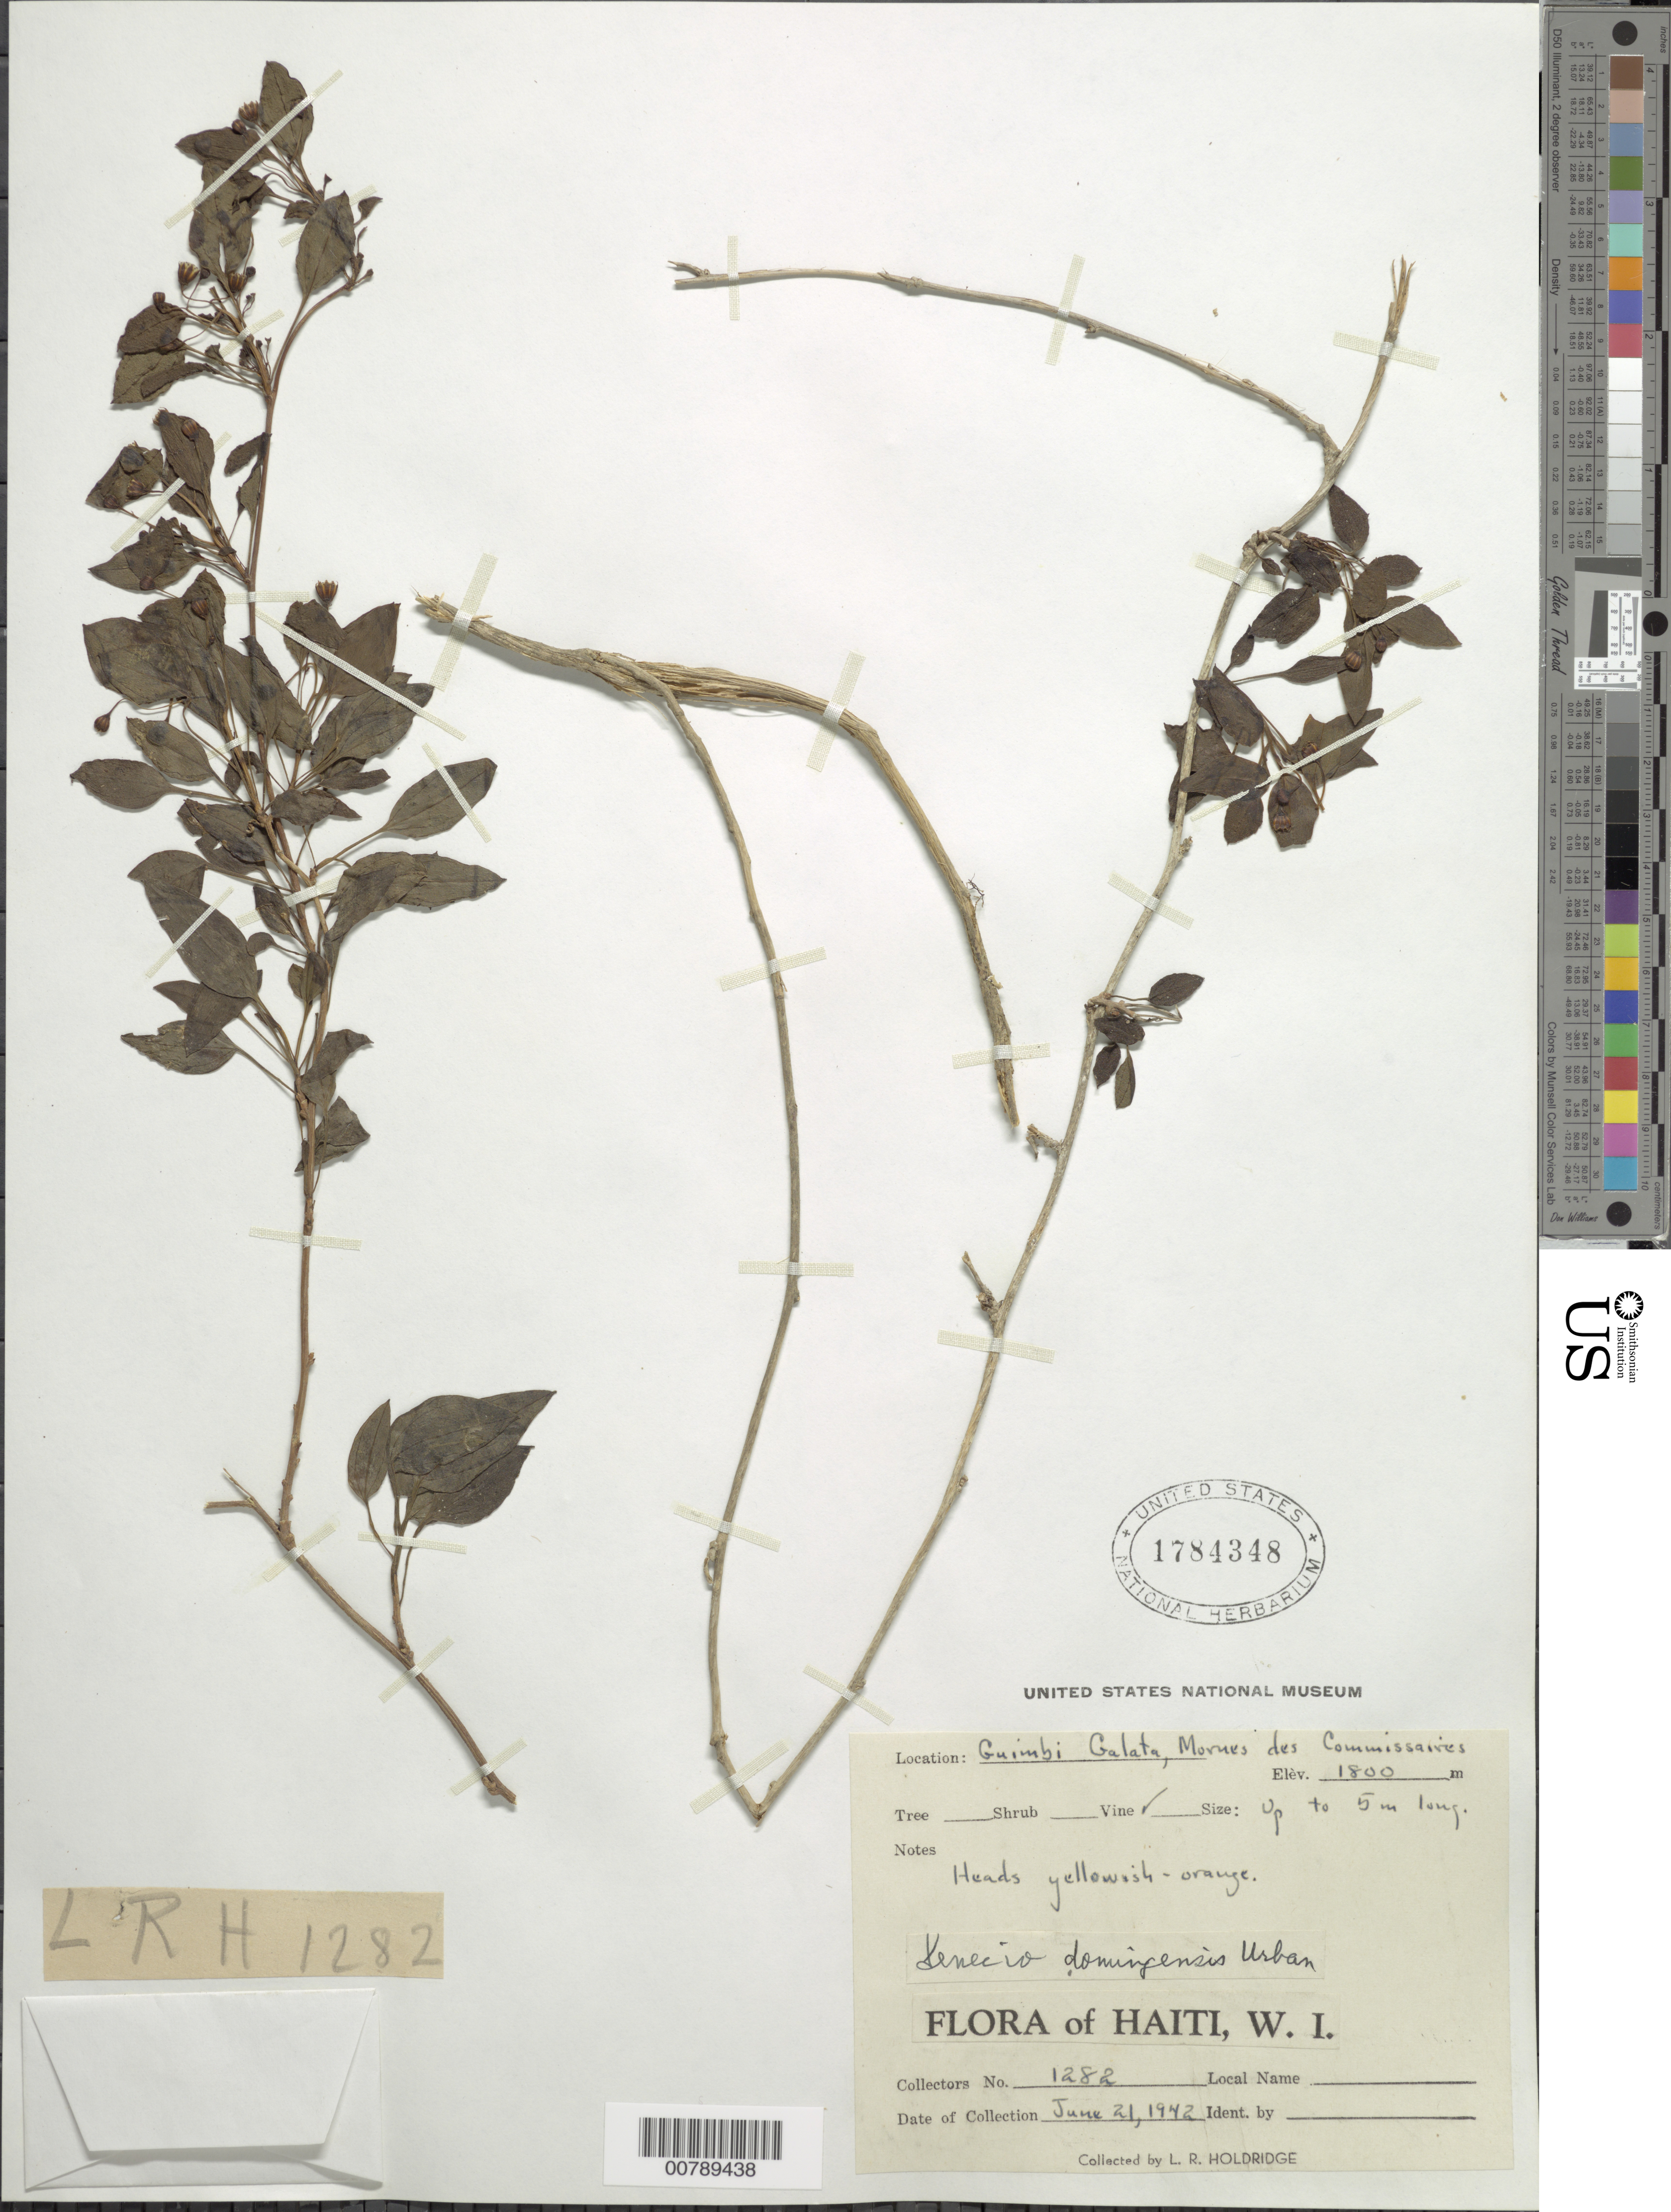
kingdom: Plantae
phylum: Tracheophyta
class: Magnoliopsida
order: Asterales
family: Asteraceae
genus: Leonis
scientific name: Leonis trineura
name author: (Griseb.) B. Nord.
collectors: L. Holdridge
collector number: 1282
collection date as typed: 21 Jun 1942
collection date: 1942-06-21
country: Haiti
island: Hispaniola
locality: Guimbi Galata, Mornes des Commissaires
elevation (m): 1800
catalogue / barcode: US 1784348